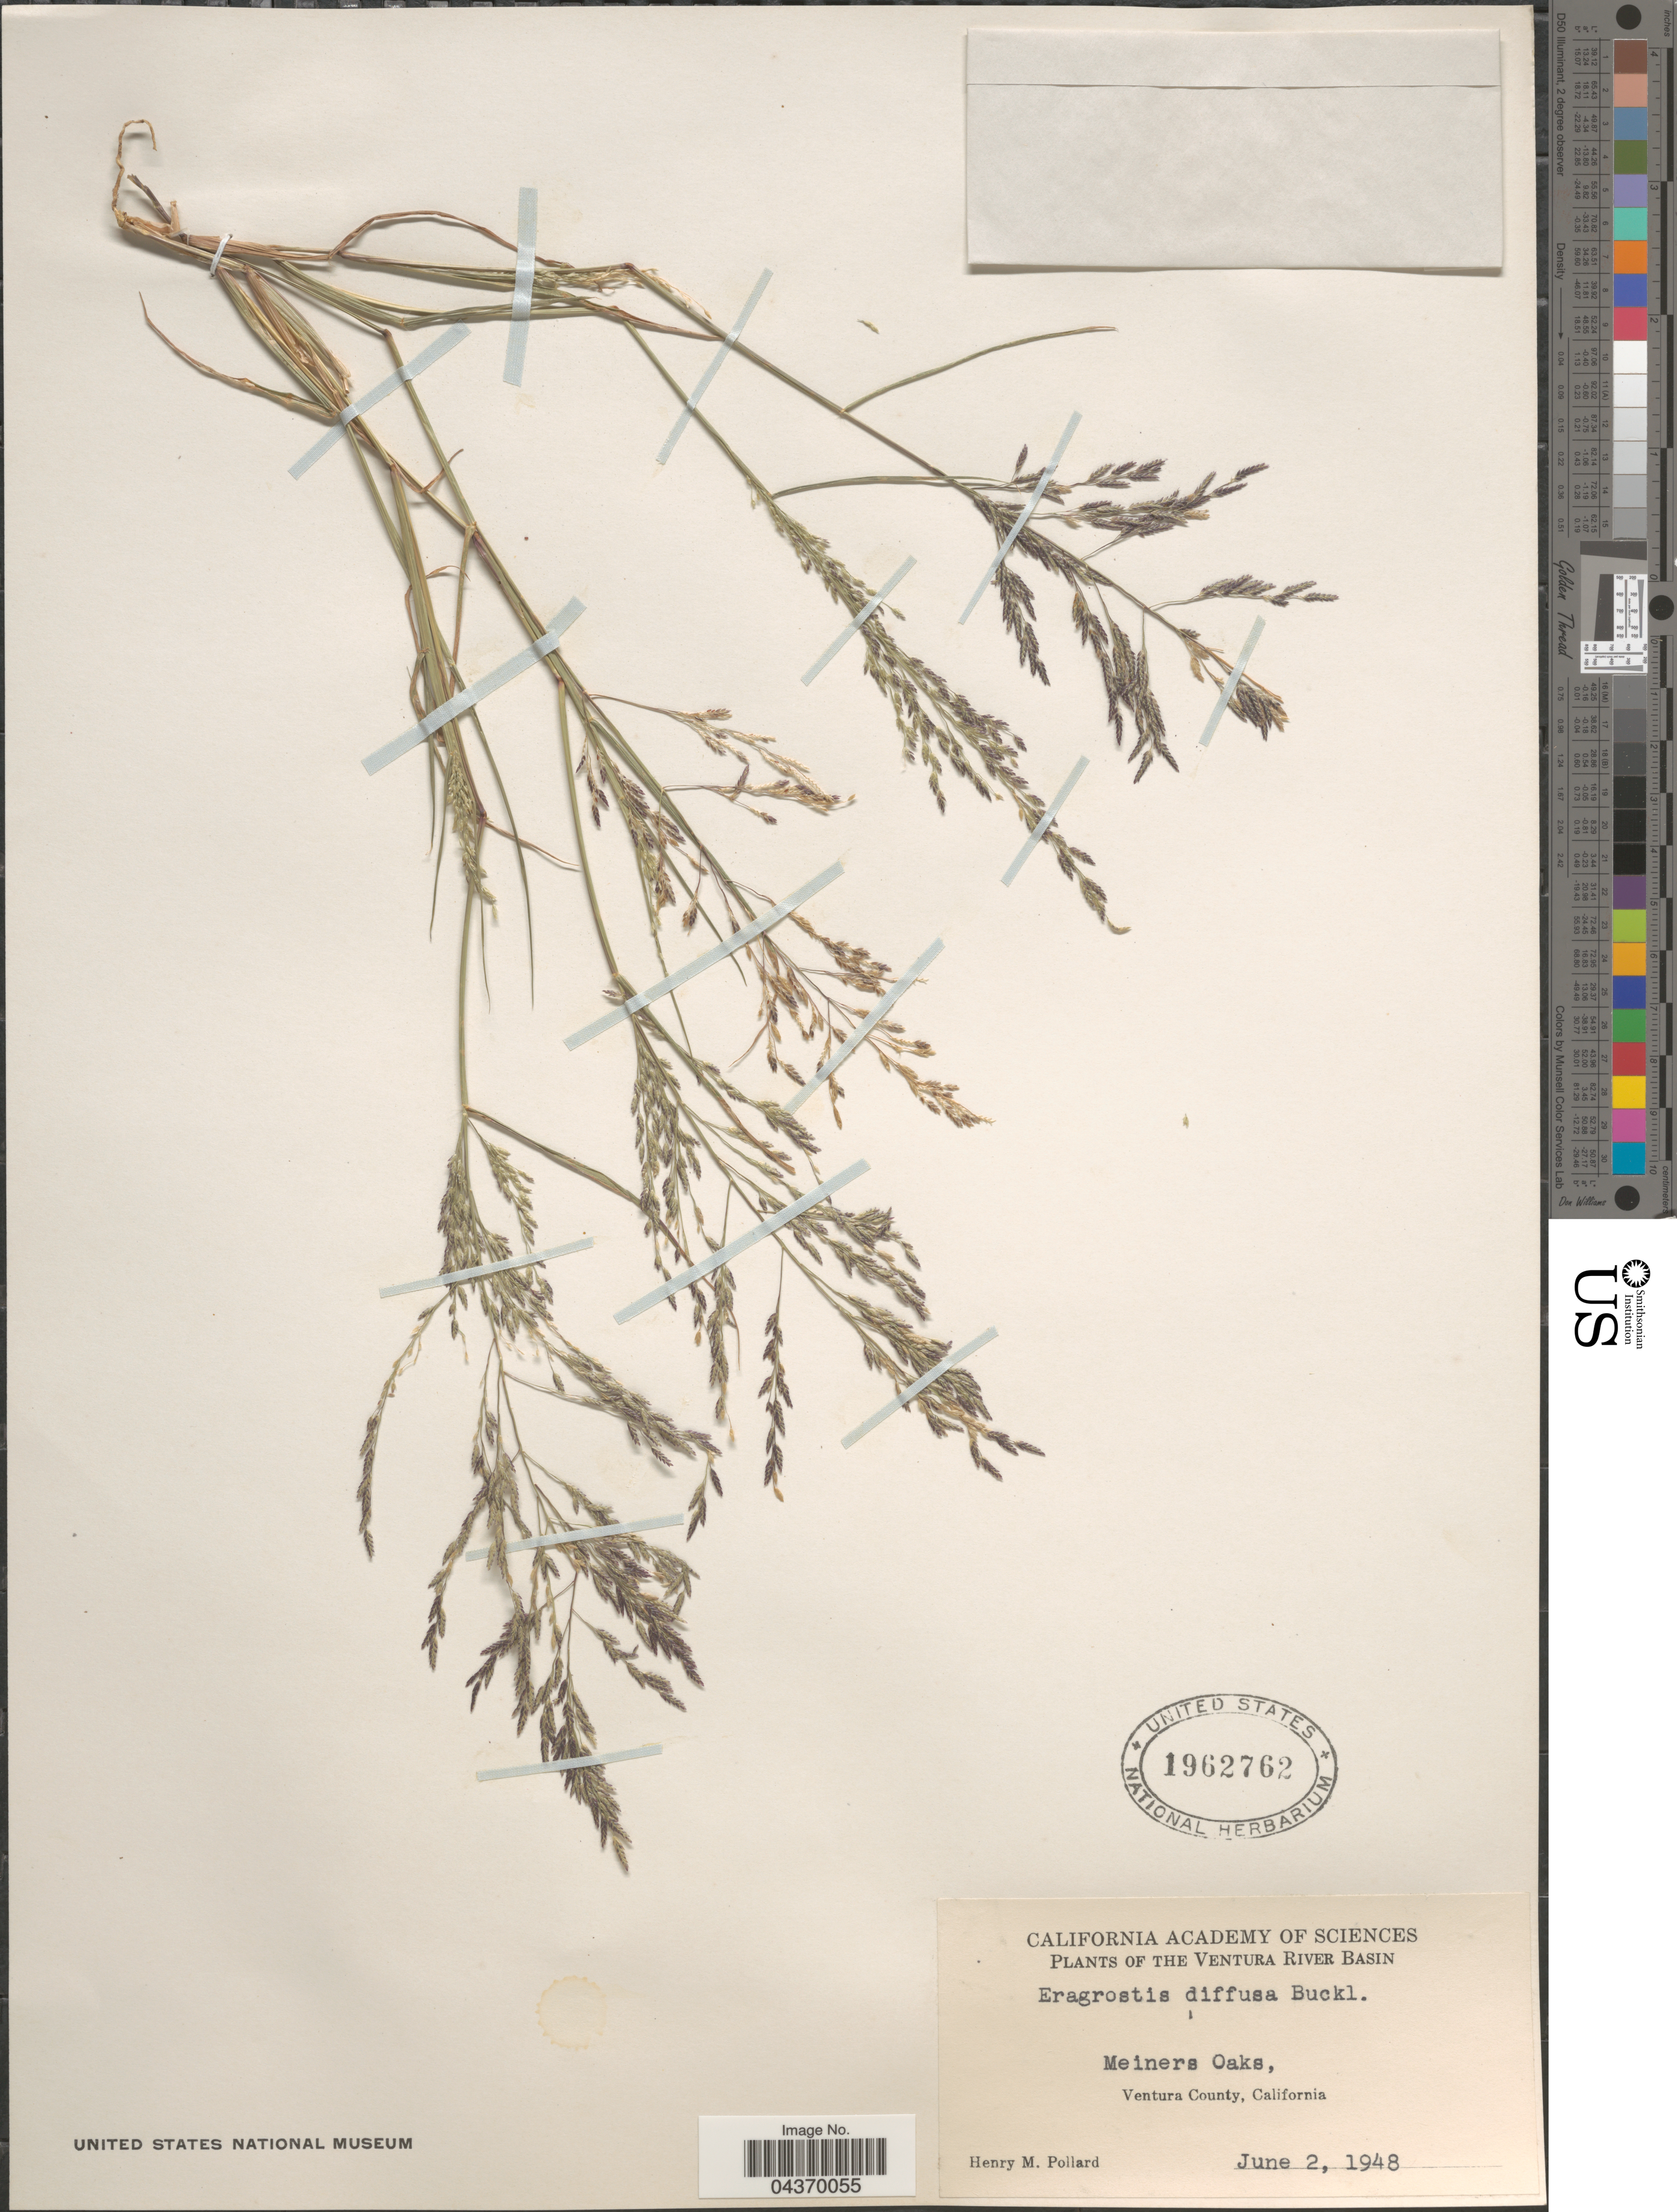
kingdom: Plantae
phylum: Tracheophyta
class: Liliopsida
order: Poales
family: Poaceae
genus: Eragrostis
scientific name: Eragrostis pectinacea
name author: (Michx.) Nees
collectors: H. M. Pollard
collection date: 1948-06-02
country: United States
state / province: California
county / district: Ventura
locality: The Ventura River Basin. Meiners Oaks, Ventura County.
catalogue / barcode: US 1962762